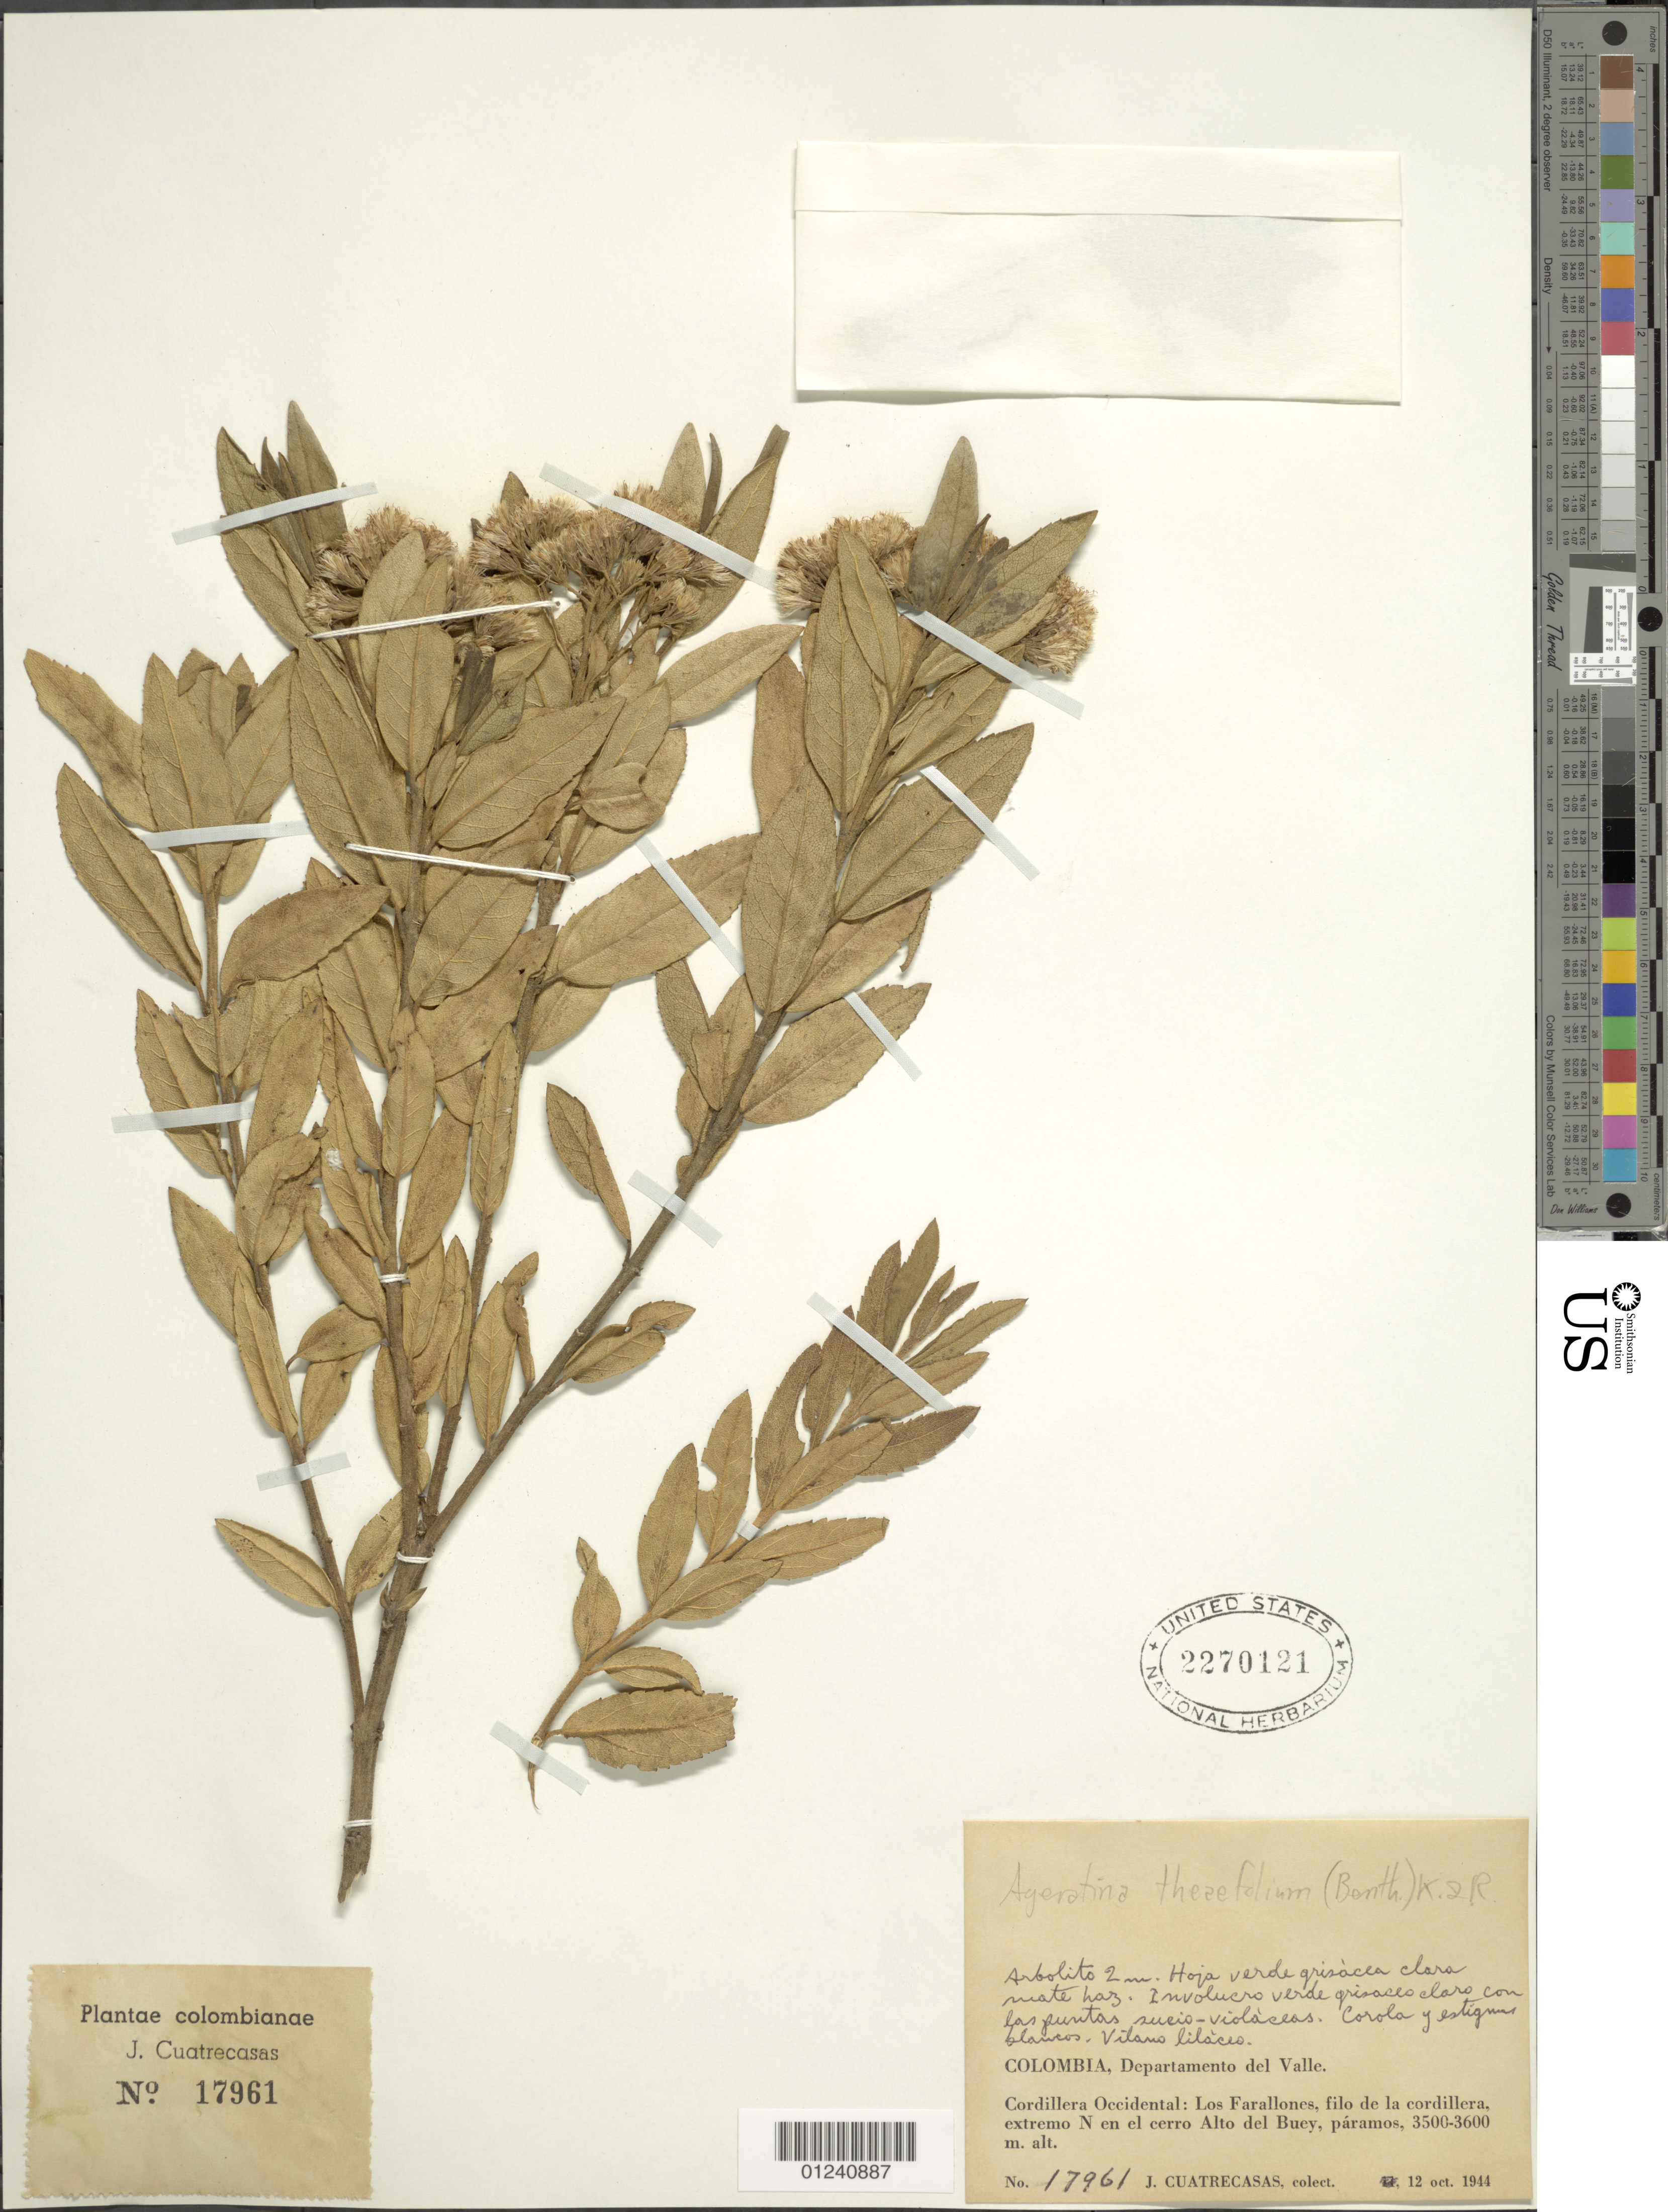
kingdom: Plantae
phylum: Tracheophyta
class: Magnoliopsida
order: Asterales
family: Asteraceae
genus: Ageratina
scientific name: Ageratina glyptophlebia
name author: (B.L. Rob.) R.M. King & H. Rob.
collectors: J. Cuatrecasas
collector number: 17961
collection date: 1944-10-12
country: Colombia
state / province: Valle del Cauca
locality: Cord. occidental: Los Farallones, filo de la cordillera, extremo N en el cerro Alto del Buey.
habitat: paramos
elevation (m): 3500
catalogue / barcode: US 2270121